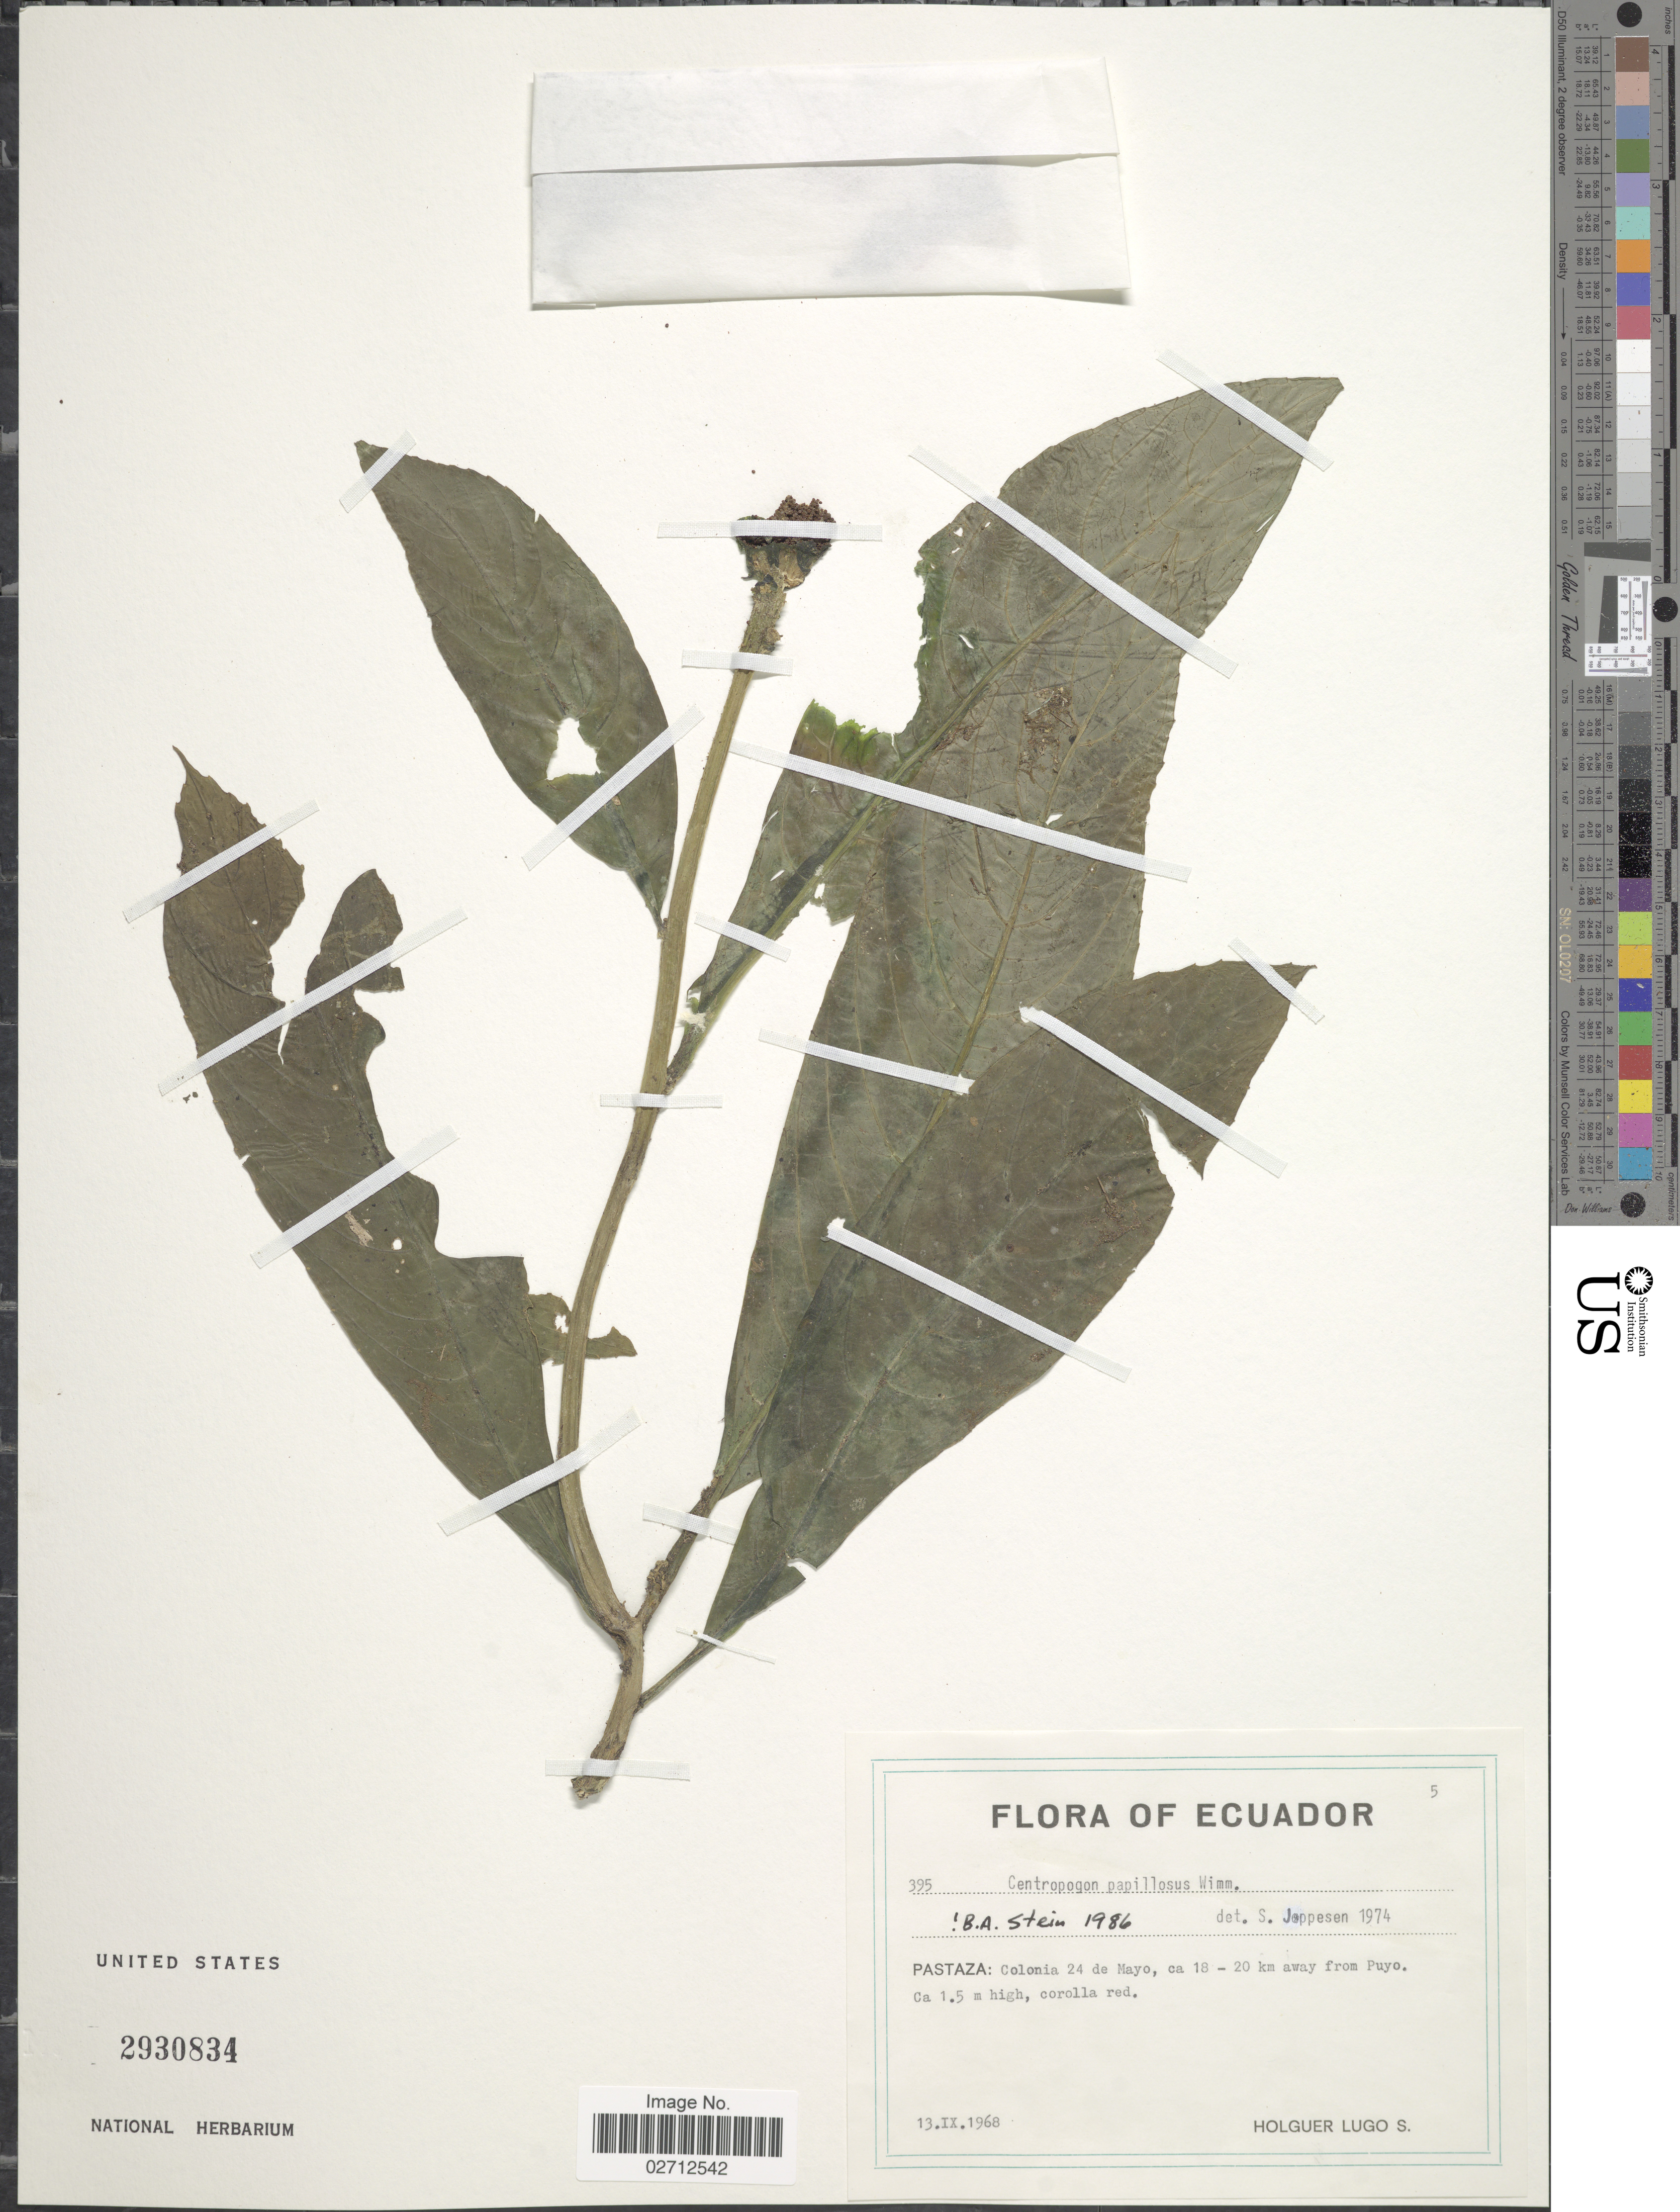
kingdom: Plantae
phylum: Tracheophyta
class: Magnoliopsida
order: Asterales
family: Campanulaceae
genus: Centropogon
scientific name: Centropogon papillosus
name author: E. Wimm.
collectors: H. Lugo S.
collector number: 395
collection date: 1968-09-13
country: Ecuador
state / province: Pastaza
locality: Colonia 24 de Mayo, ca. 18 - 20 km away from Puyo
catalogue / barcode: US 2930834